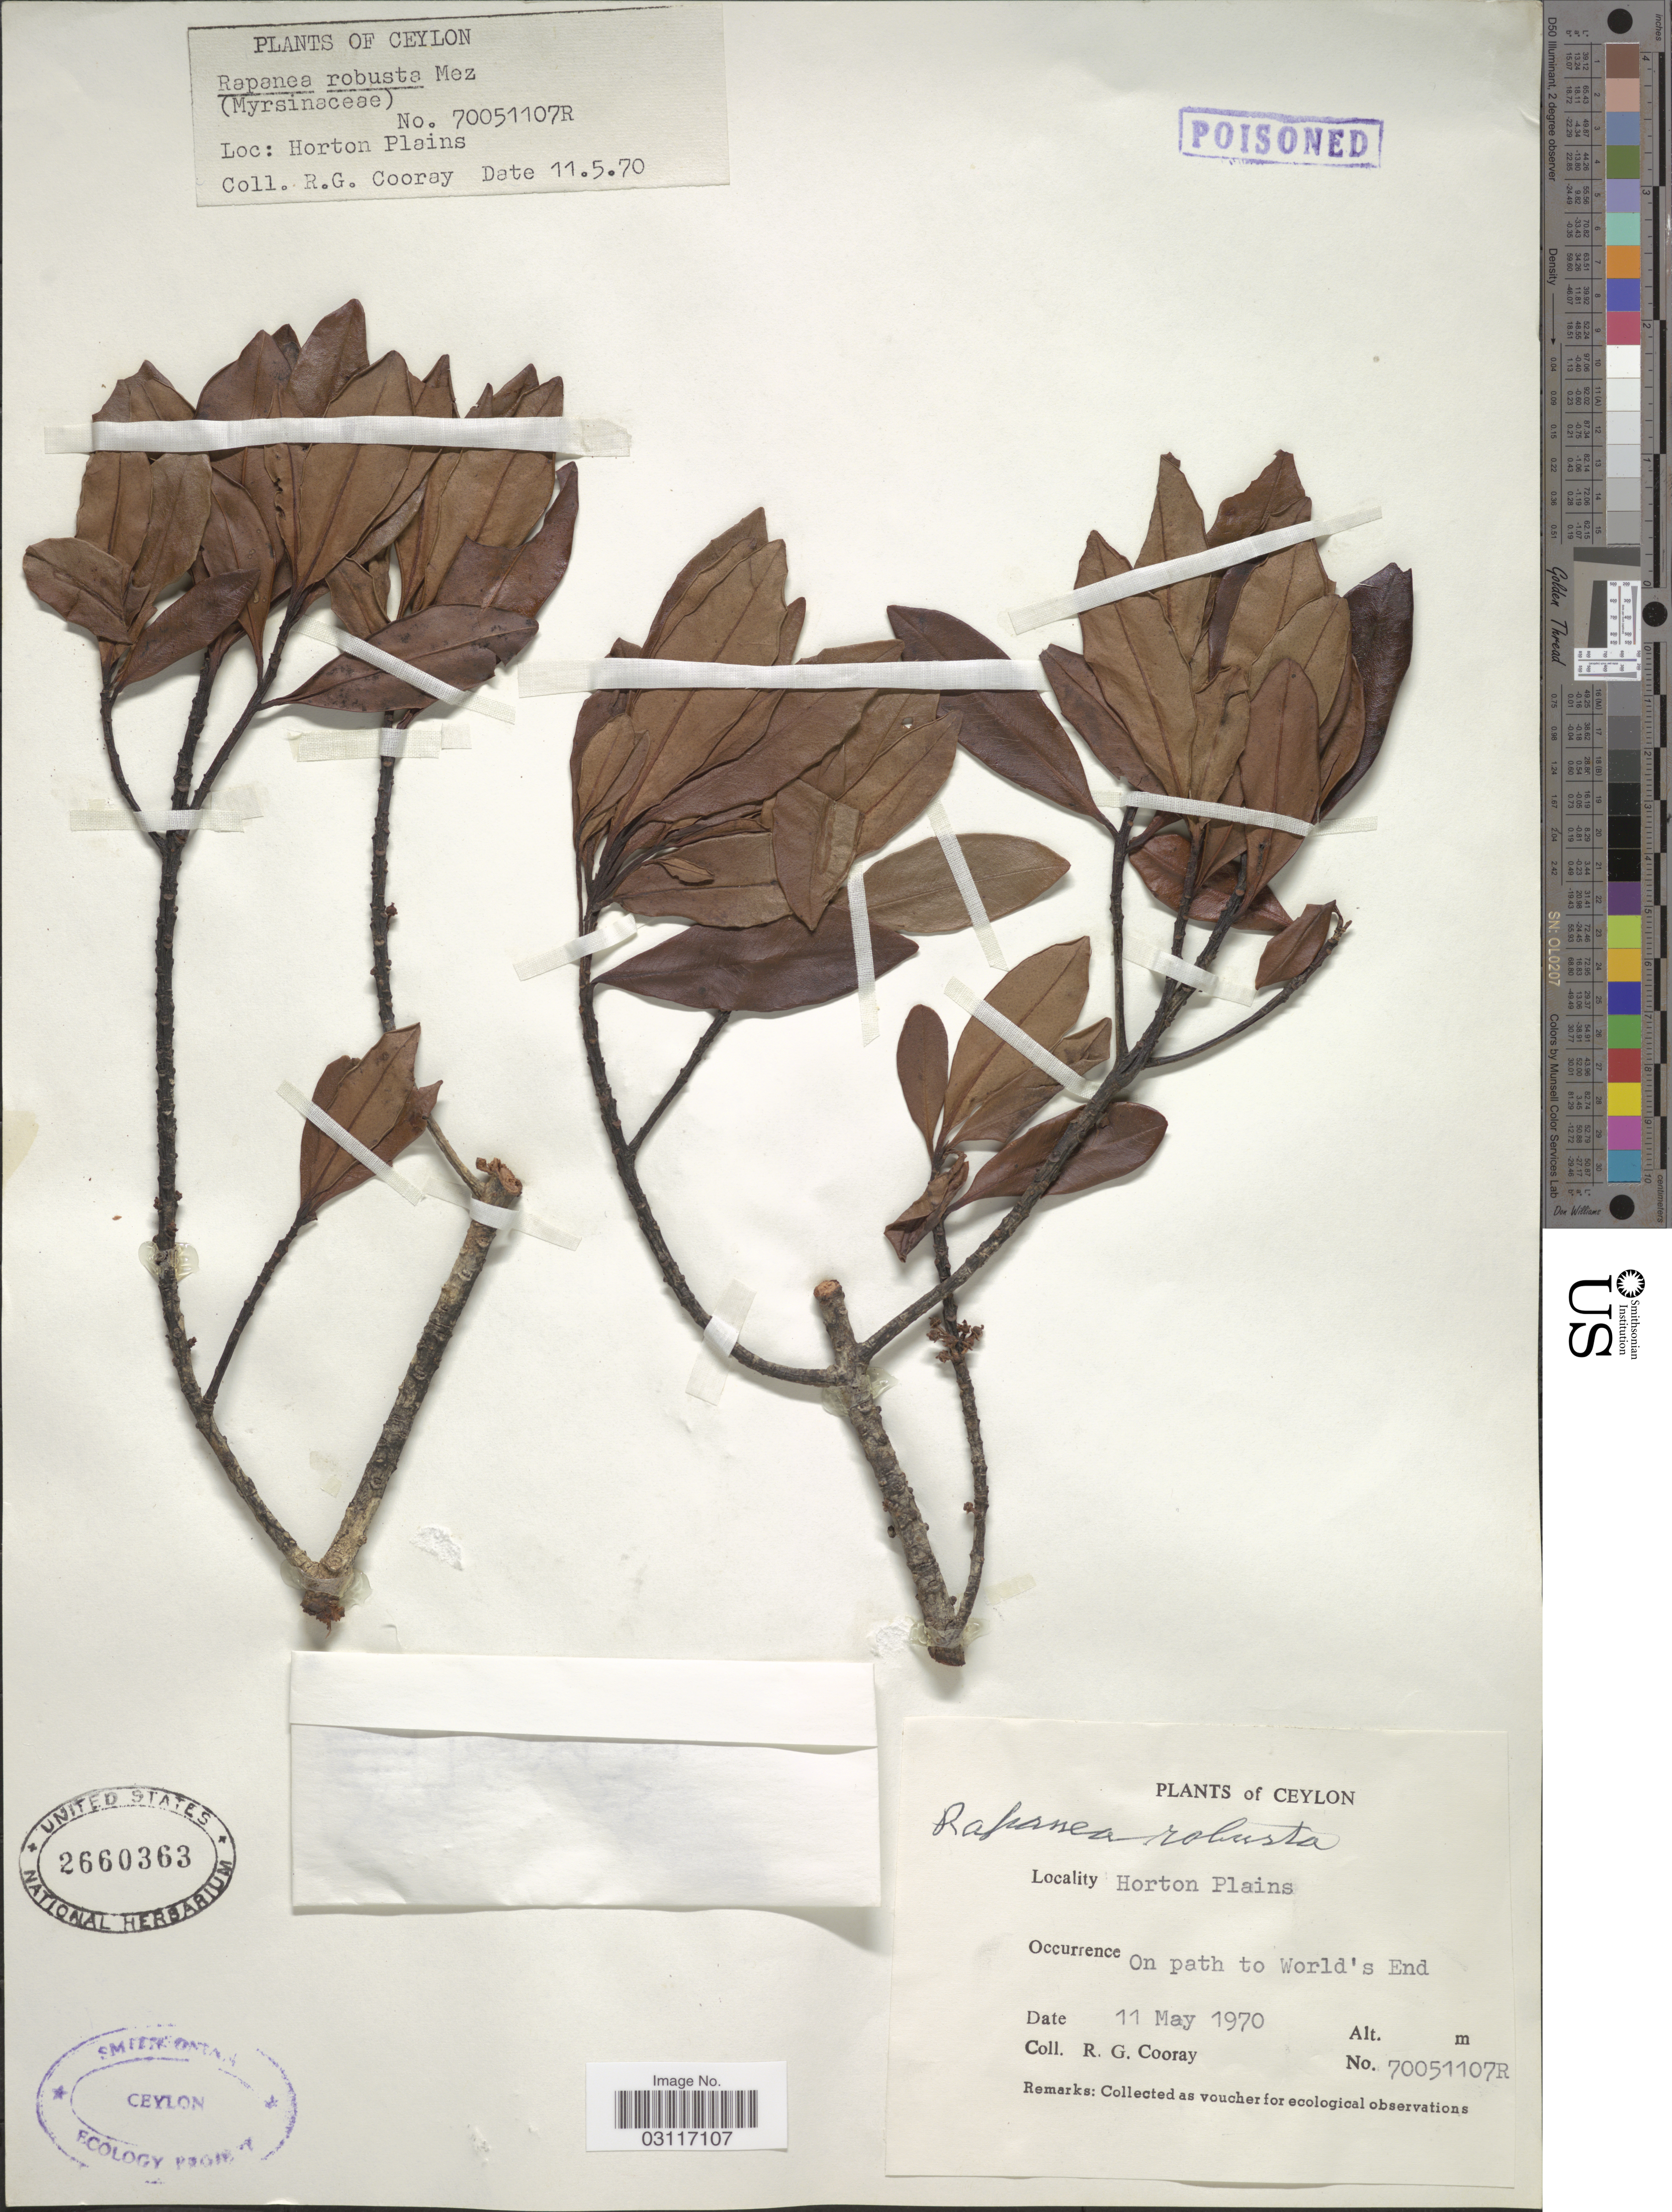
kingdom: Plantae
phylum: Tracheophyta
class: Magnoliopsida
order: Ericales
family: Primulaceae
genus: Myrsine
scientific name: Myrsine robusta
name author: (Mez) Wadhwa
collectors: R. Cooray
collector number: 70051107R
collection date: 1970-05-11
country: Sri Lanka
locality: Ceylon. Horton Plains. On path to World's End.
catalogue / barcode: US 2660363